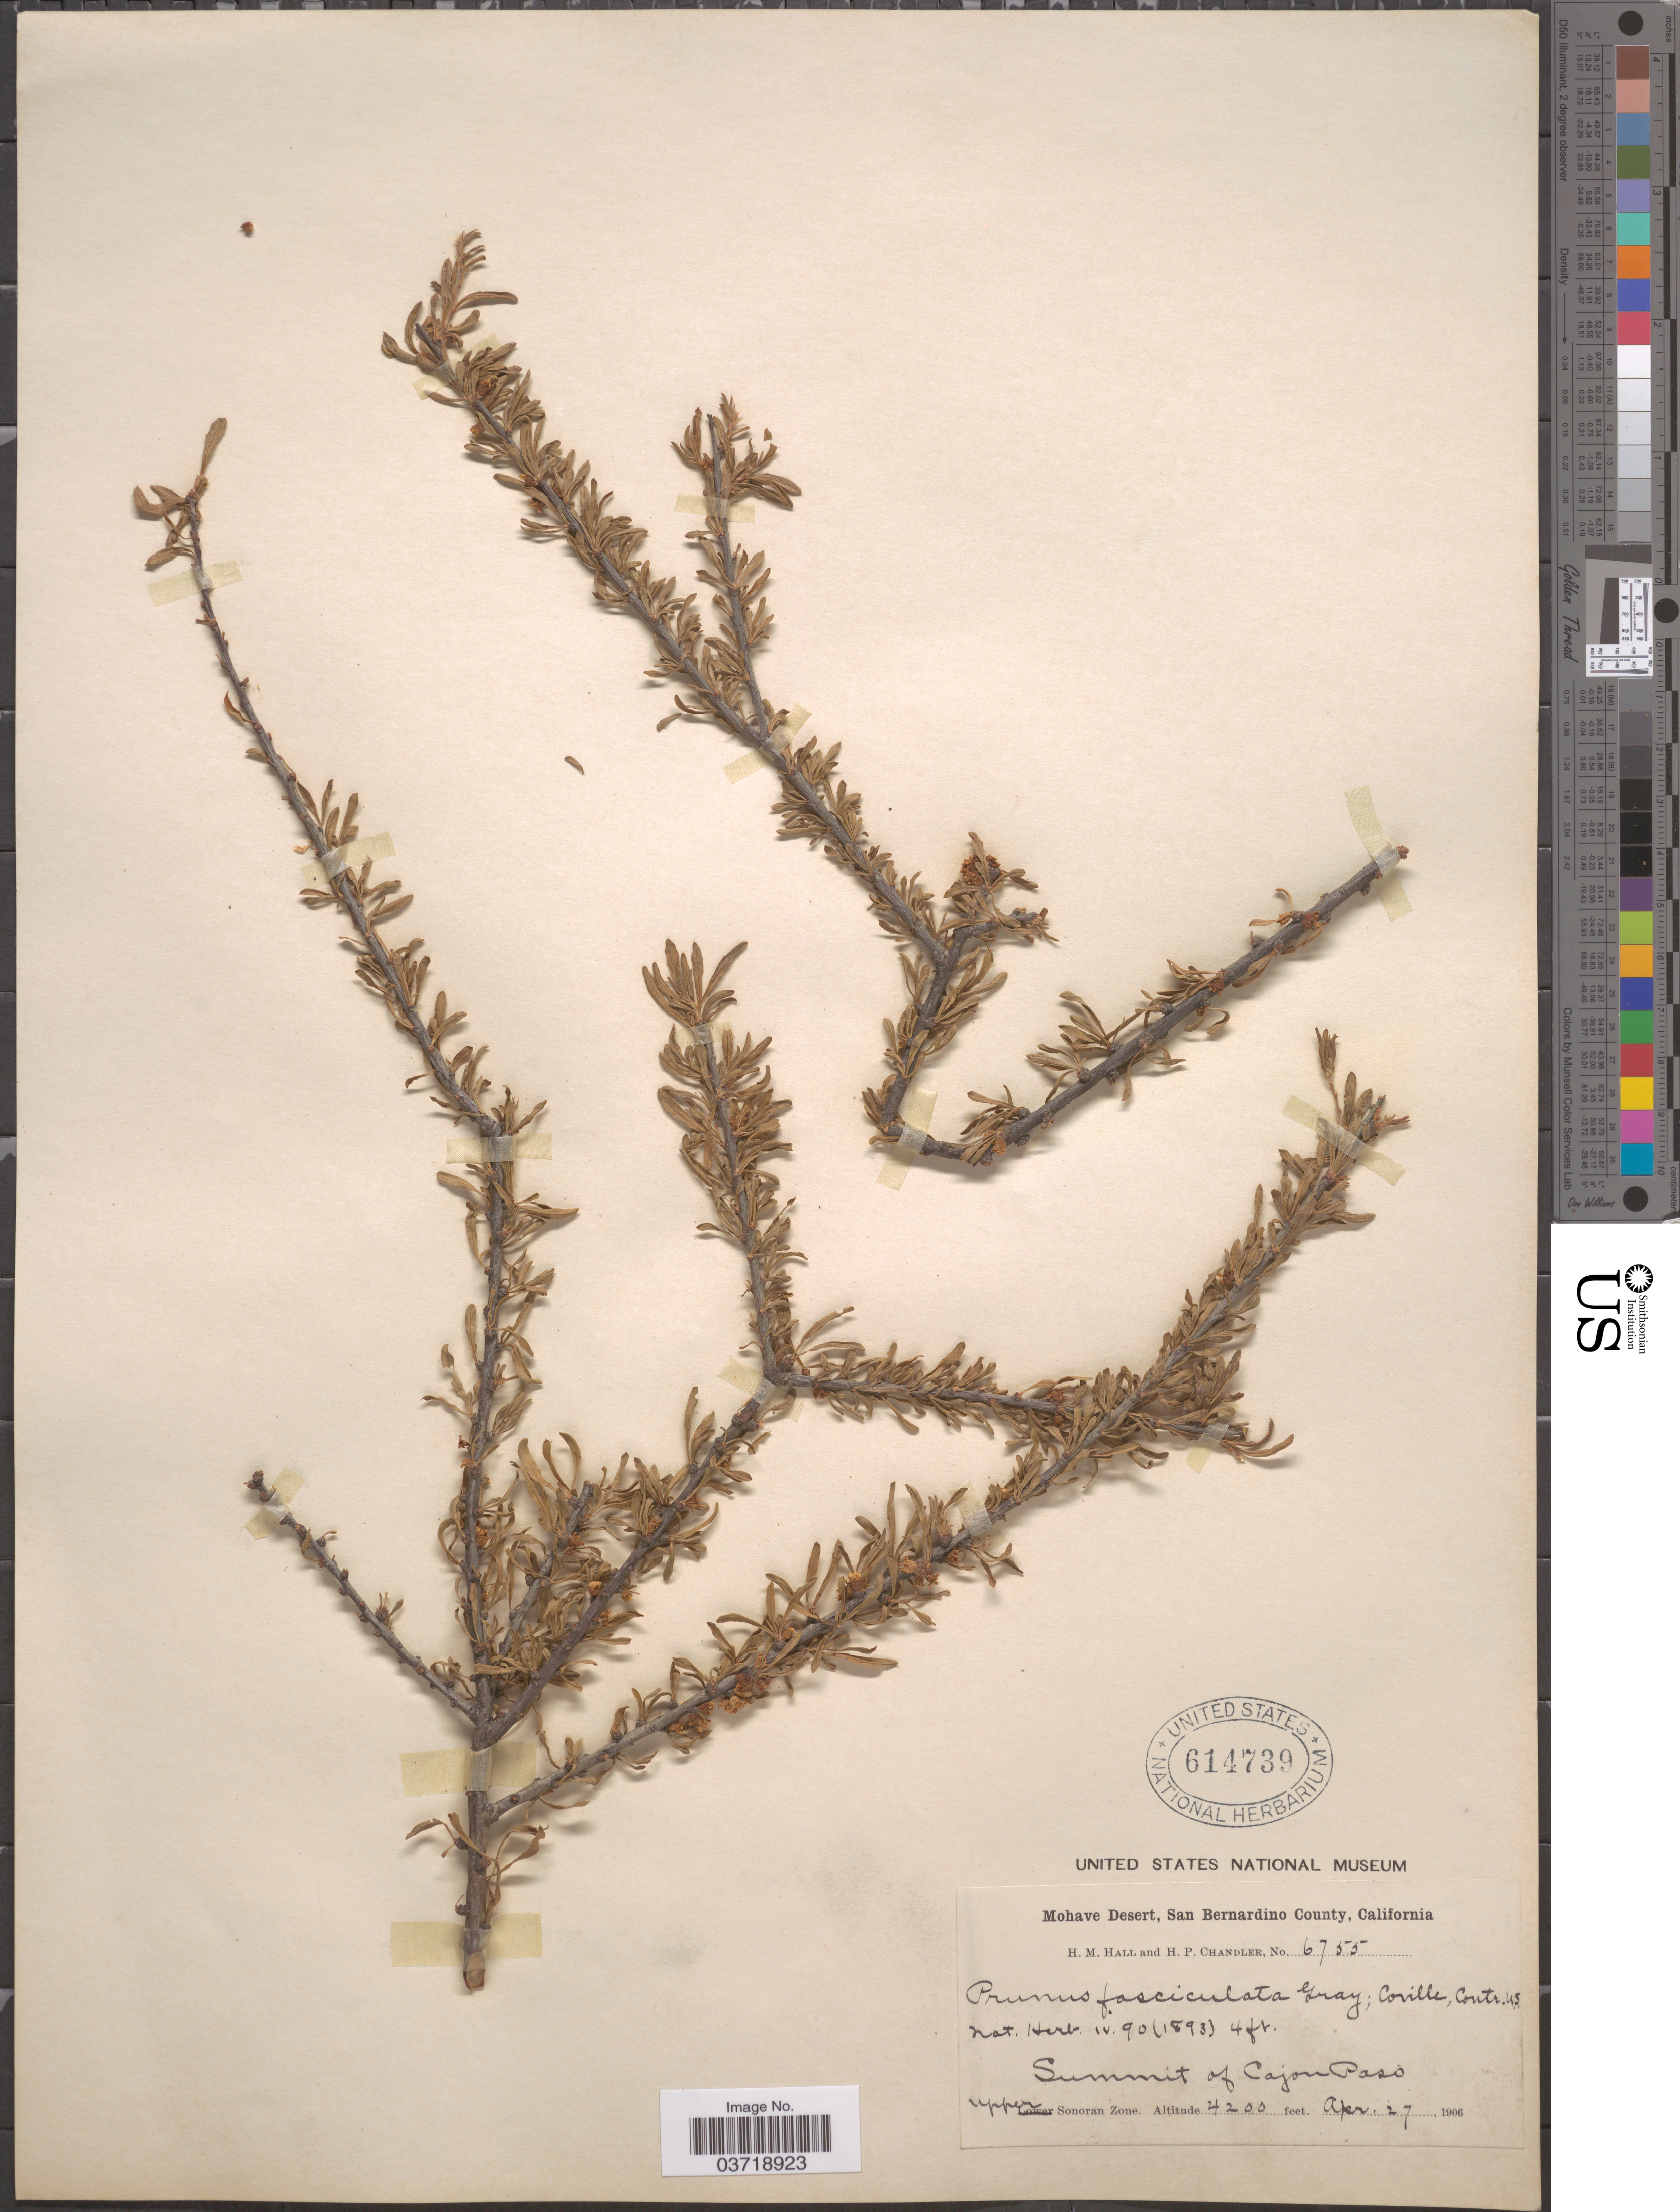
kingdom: Plantae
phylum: Tracheophyta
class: Magnoliopsida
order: Rosales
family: Rosaceae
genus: Prunus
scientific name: Prunus fasciculata var. fasciculata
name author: (Torr.) A. Gray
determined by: Strong, Mark T., (BOT), Smithsonian Institution - National Museum of Natural History (UNITED STATES)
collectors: H. M. Hall & H. Chandler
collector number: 6755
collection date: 1906-04-27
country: United States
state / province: California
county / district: San Bernardino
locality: Mohave Desert, San Bernardino County. Summit of Cajon Pass. Upper Sonoran Zone.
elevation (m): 1280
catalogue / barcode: US 614739